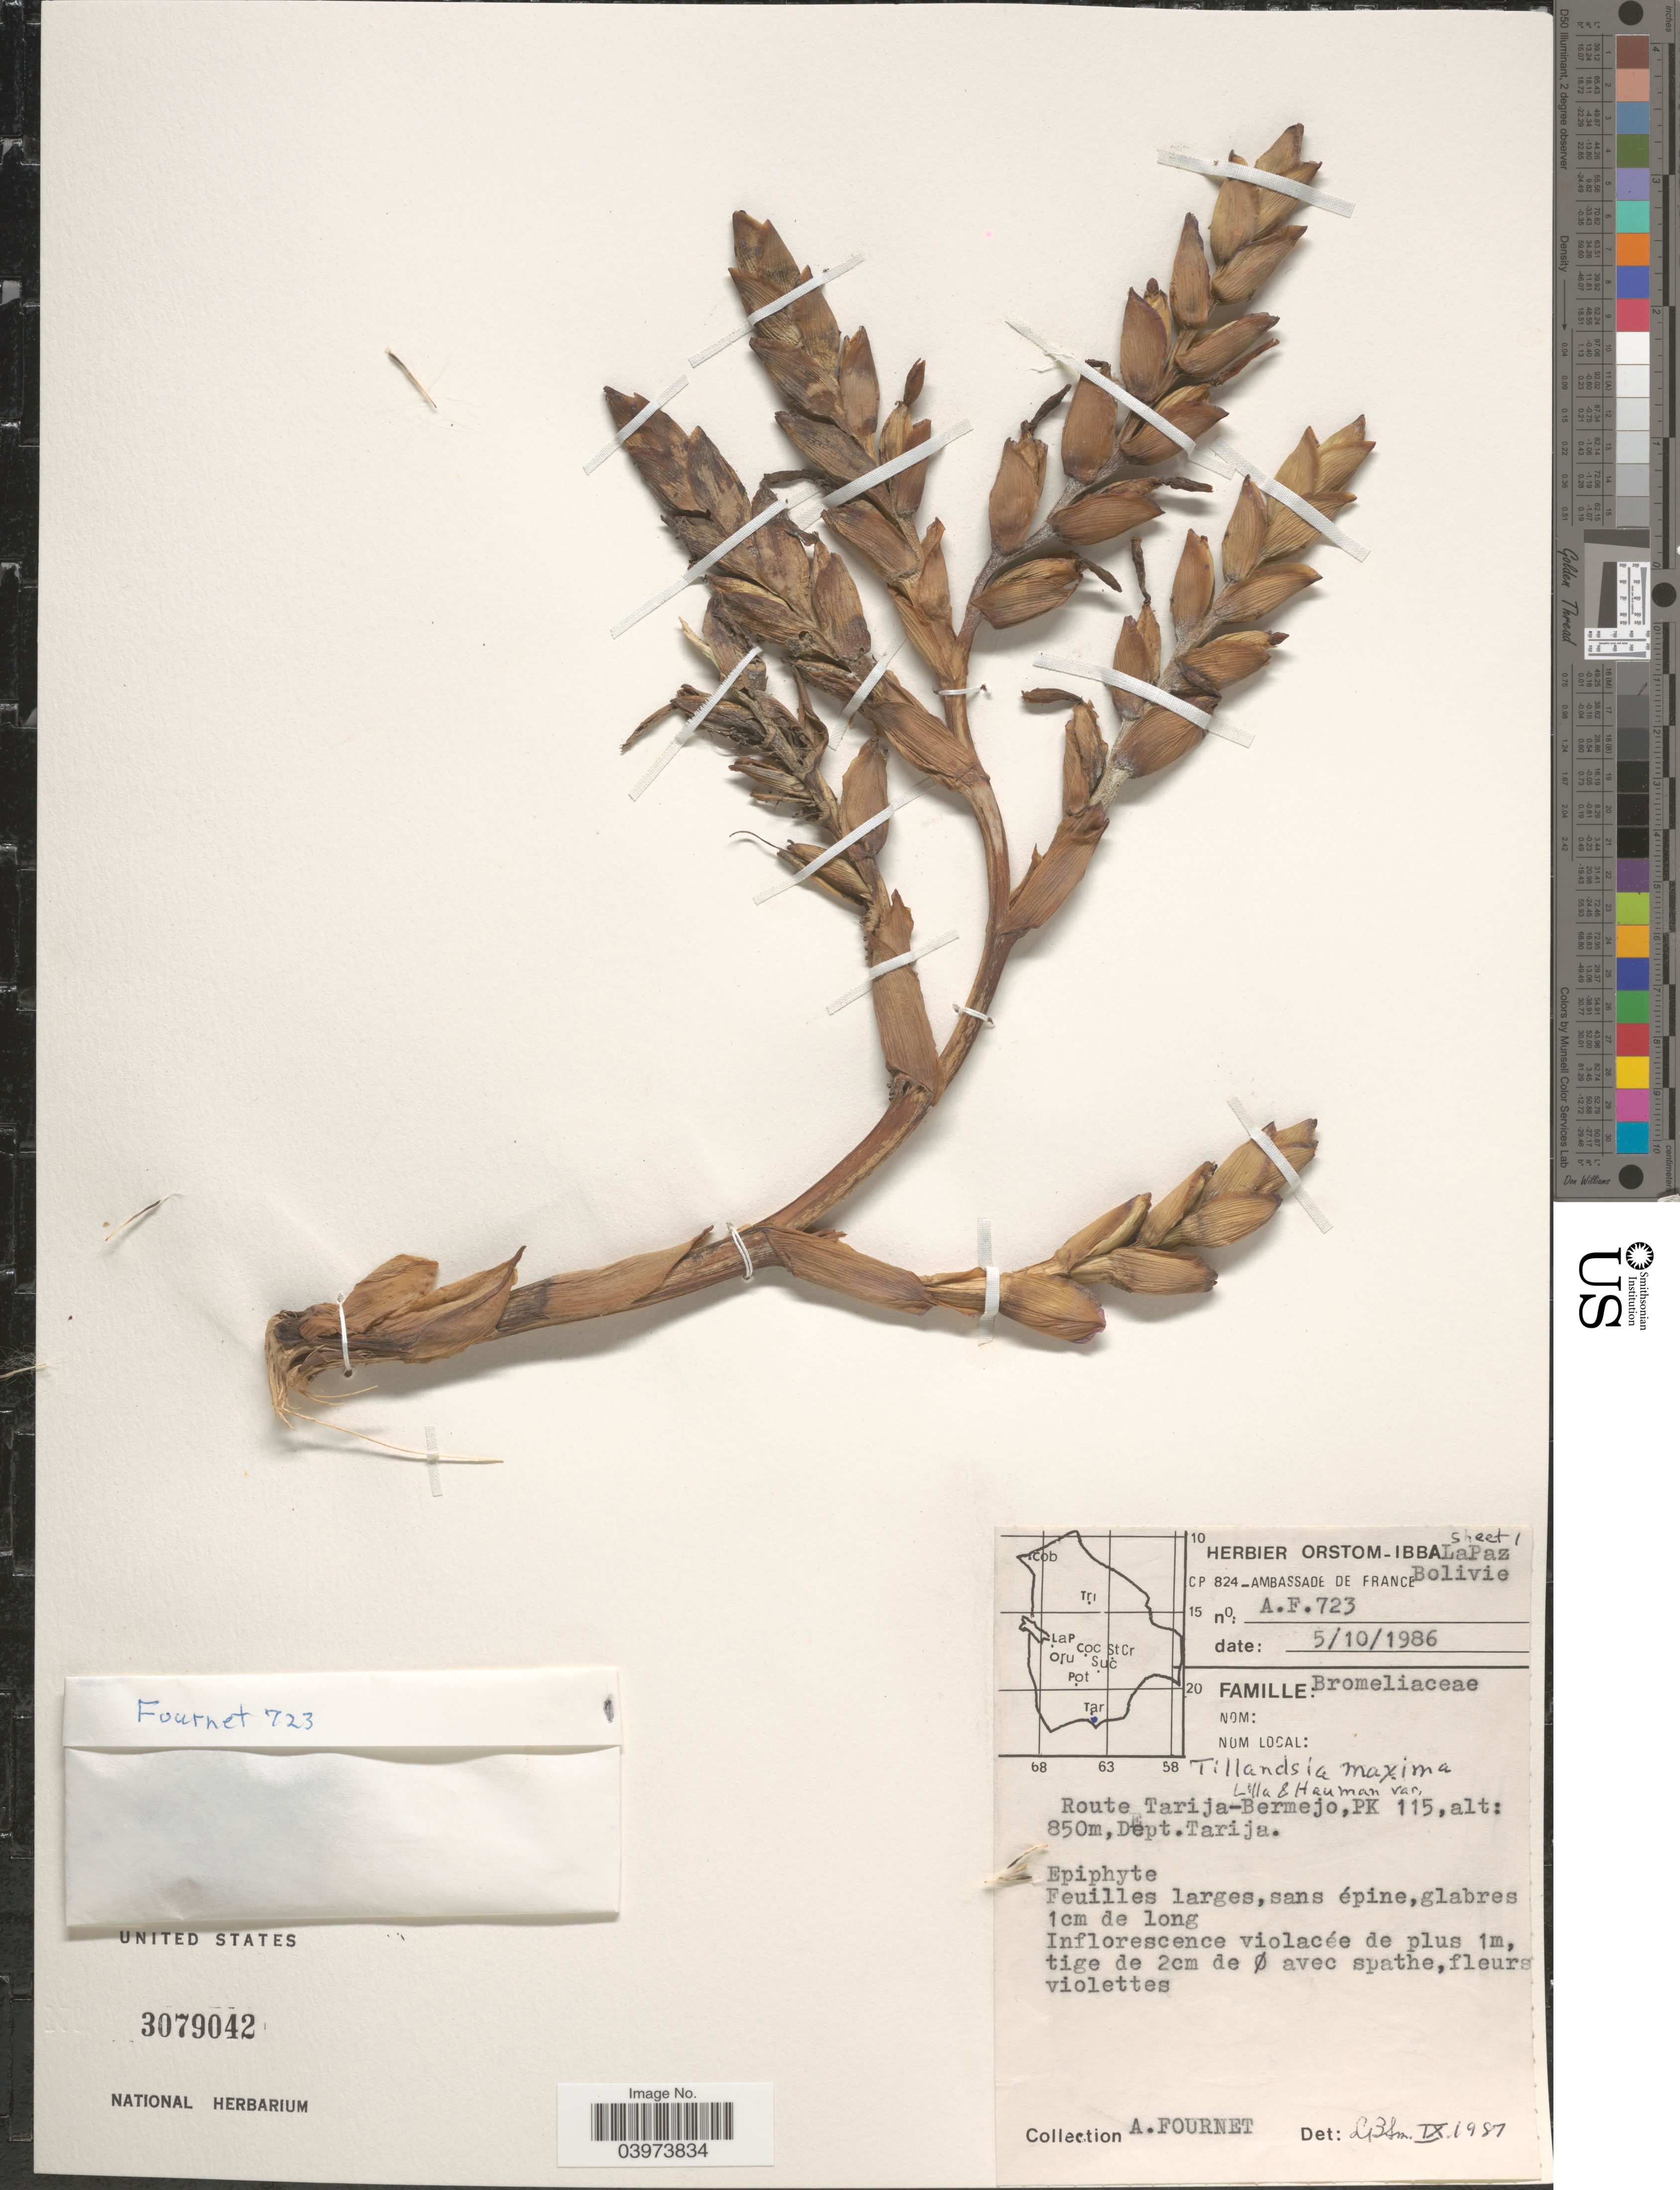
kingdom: Plantae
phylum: Tracheophyta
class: Liliopsida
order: Poales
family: Bromeliaceae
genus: Tillandsia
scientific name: Tillandsia maxima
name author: Lillo & Hauman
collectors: A. Fournet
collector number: A.F.723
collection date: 1986-10-05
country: Bolivia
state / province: La Paz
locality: Route Tarija-Bermejo, PK 115, Dept. Tarija.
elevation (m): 850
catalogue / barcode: US 3079042